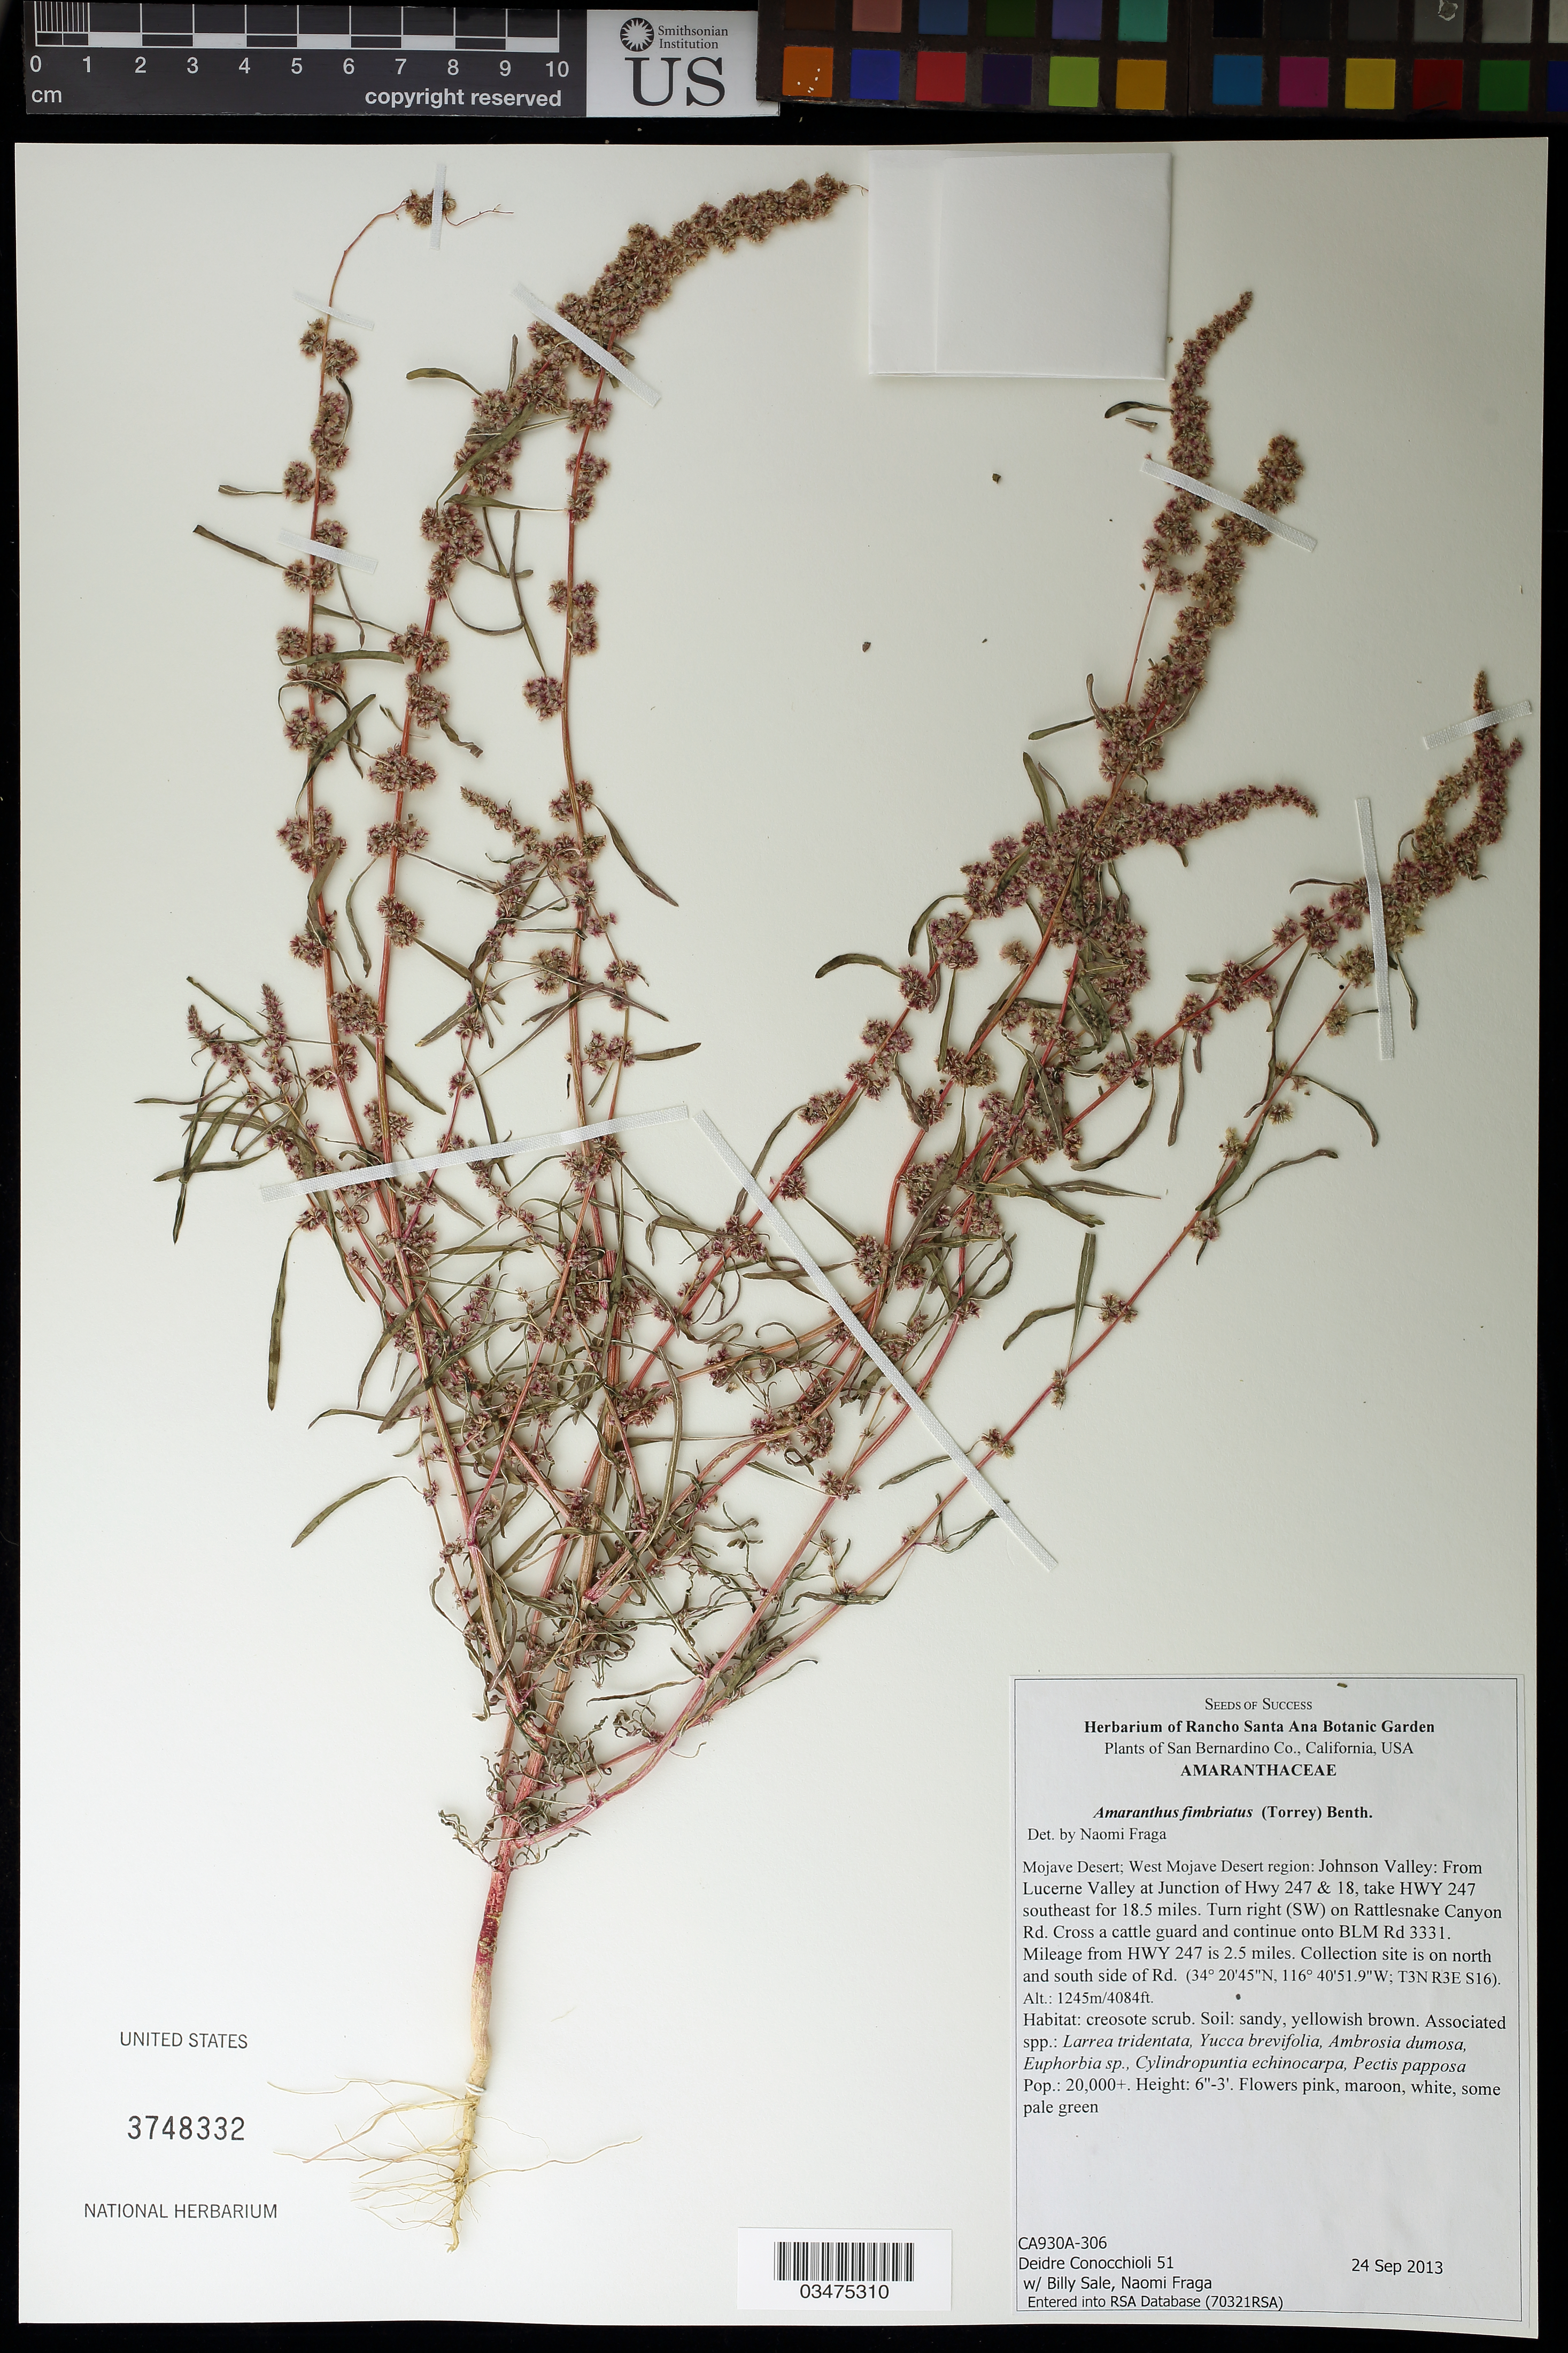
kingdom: Plantae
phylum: Tracheophyta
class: Magnoliopsida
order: Caryophyllales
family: Amaranthaceae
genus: Amaranthus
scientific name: Amaranthus fimbriatus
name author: (Torr.) Benth. ex S. Watson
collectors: D. Conocchioli, B. Sale & N. Fraga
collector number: CA930A-306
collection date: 2013-09-24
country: United States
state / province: California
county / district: San Bernardino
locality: Johnson Valley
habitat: Creosote scrub. Soil: sandy, yellowish brown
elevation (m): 1245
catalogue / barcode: US 3748332